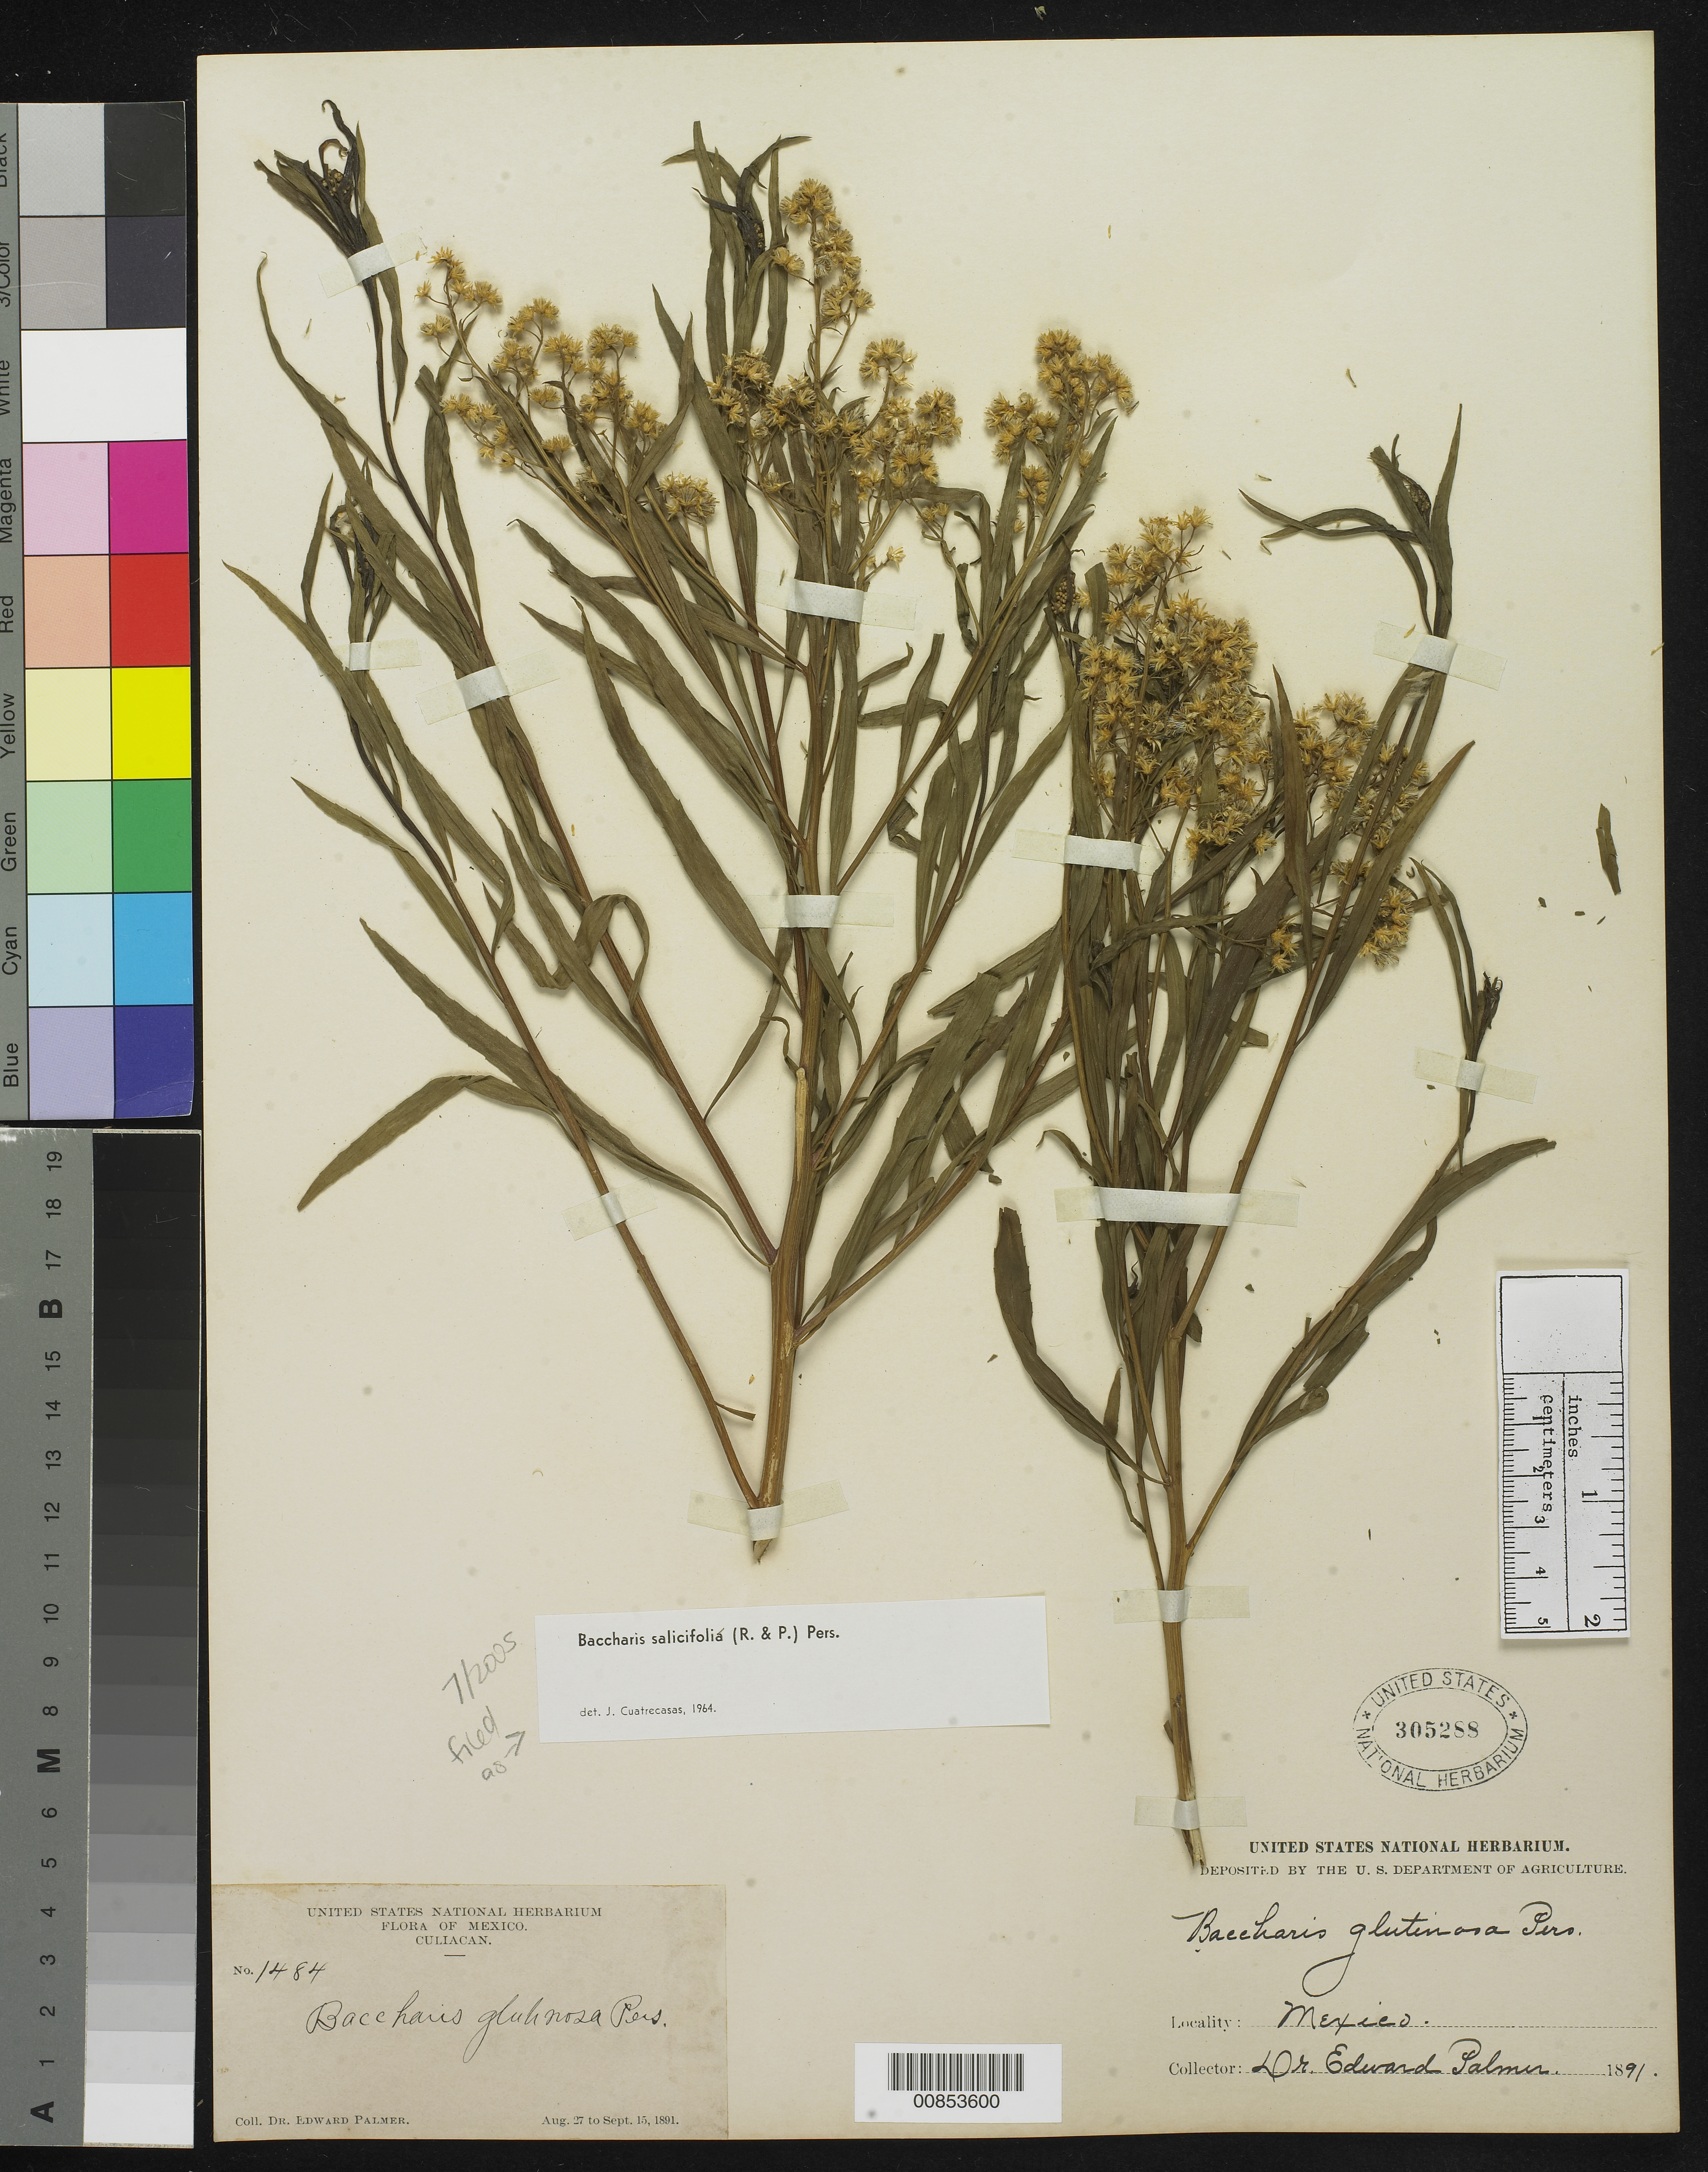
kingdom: Plantae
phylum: Tracheophyta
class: Magnoliopsida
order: Asterales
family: Asteraceae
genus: Baccharis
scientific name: Baccharis salicifolia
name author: (Ruiz & Pav.) Pers.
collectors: E. Palmer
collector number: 1484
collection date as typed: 27 Aug 1891 to 15 Sep 1891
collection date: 1891-08-27/1891-09-15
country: Mexico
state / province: Sinaloa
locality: Culiacan, Sinaloa.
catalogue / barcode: US 305288